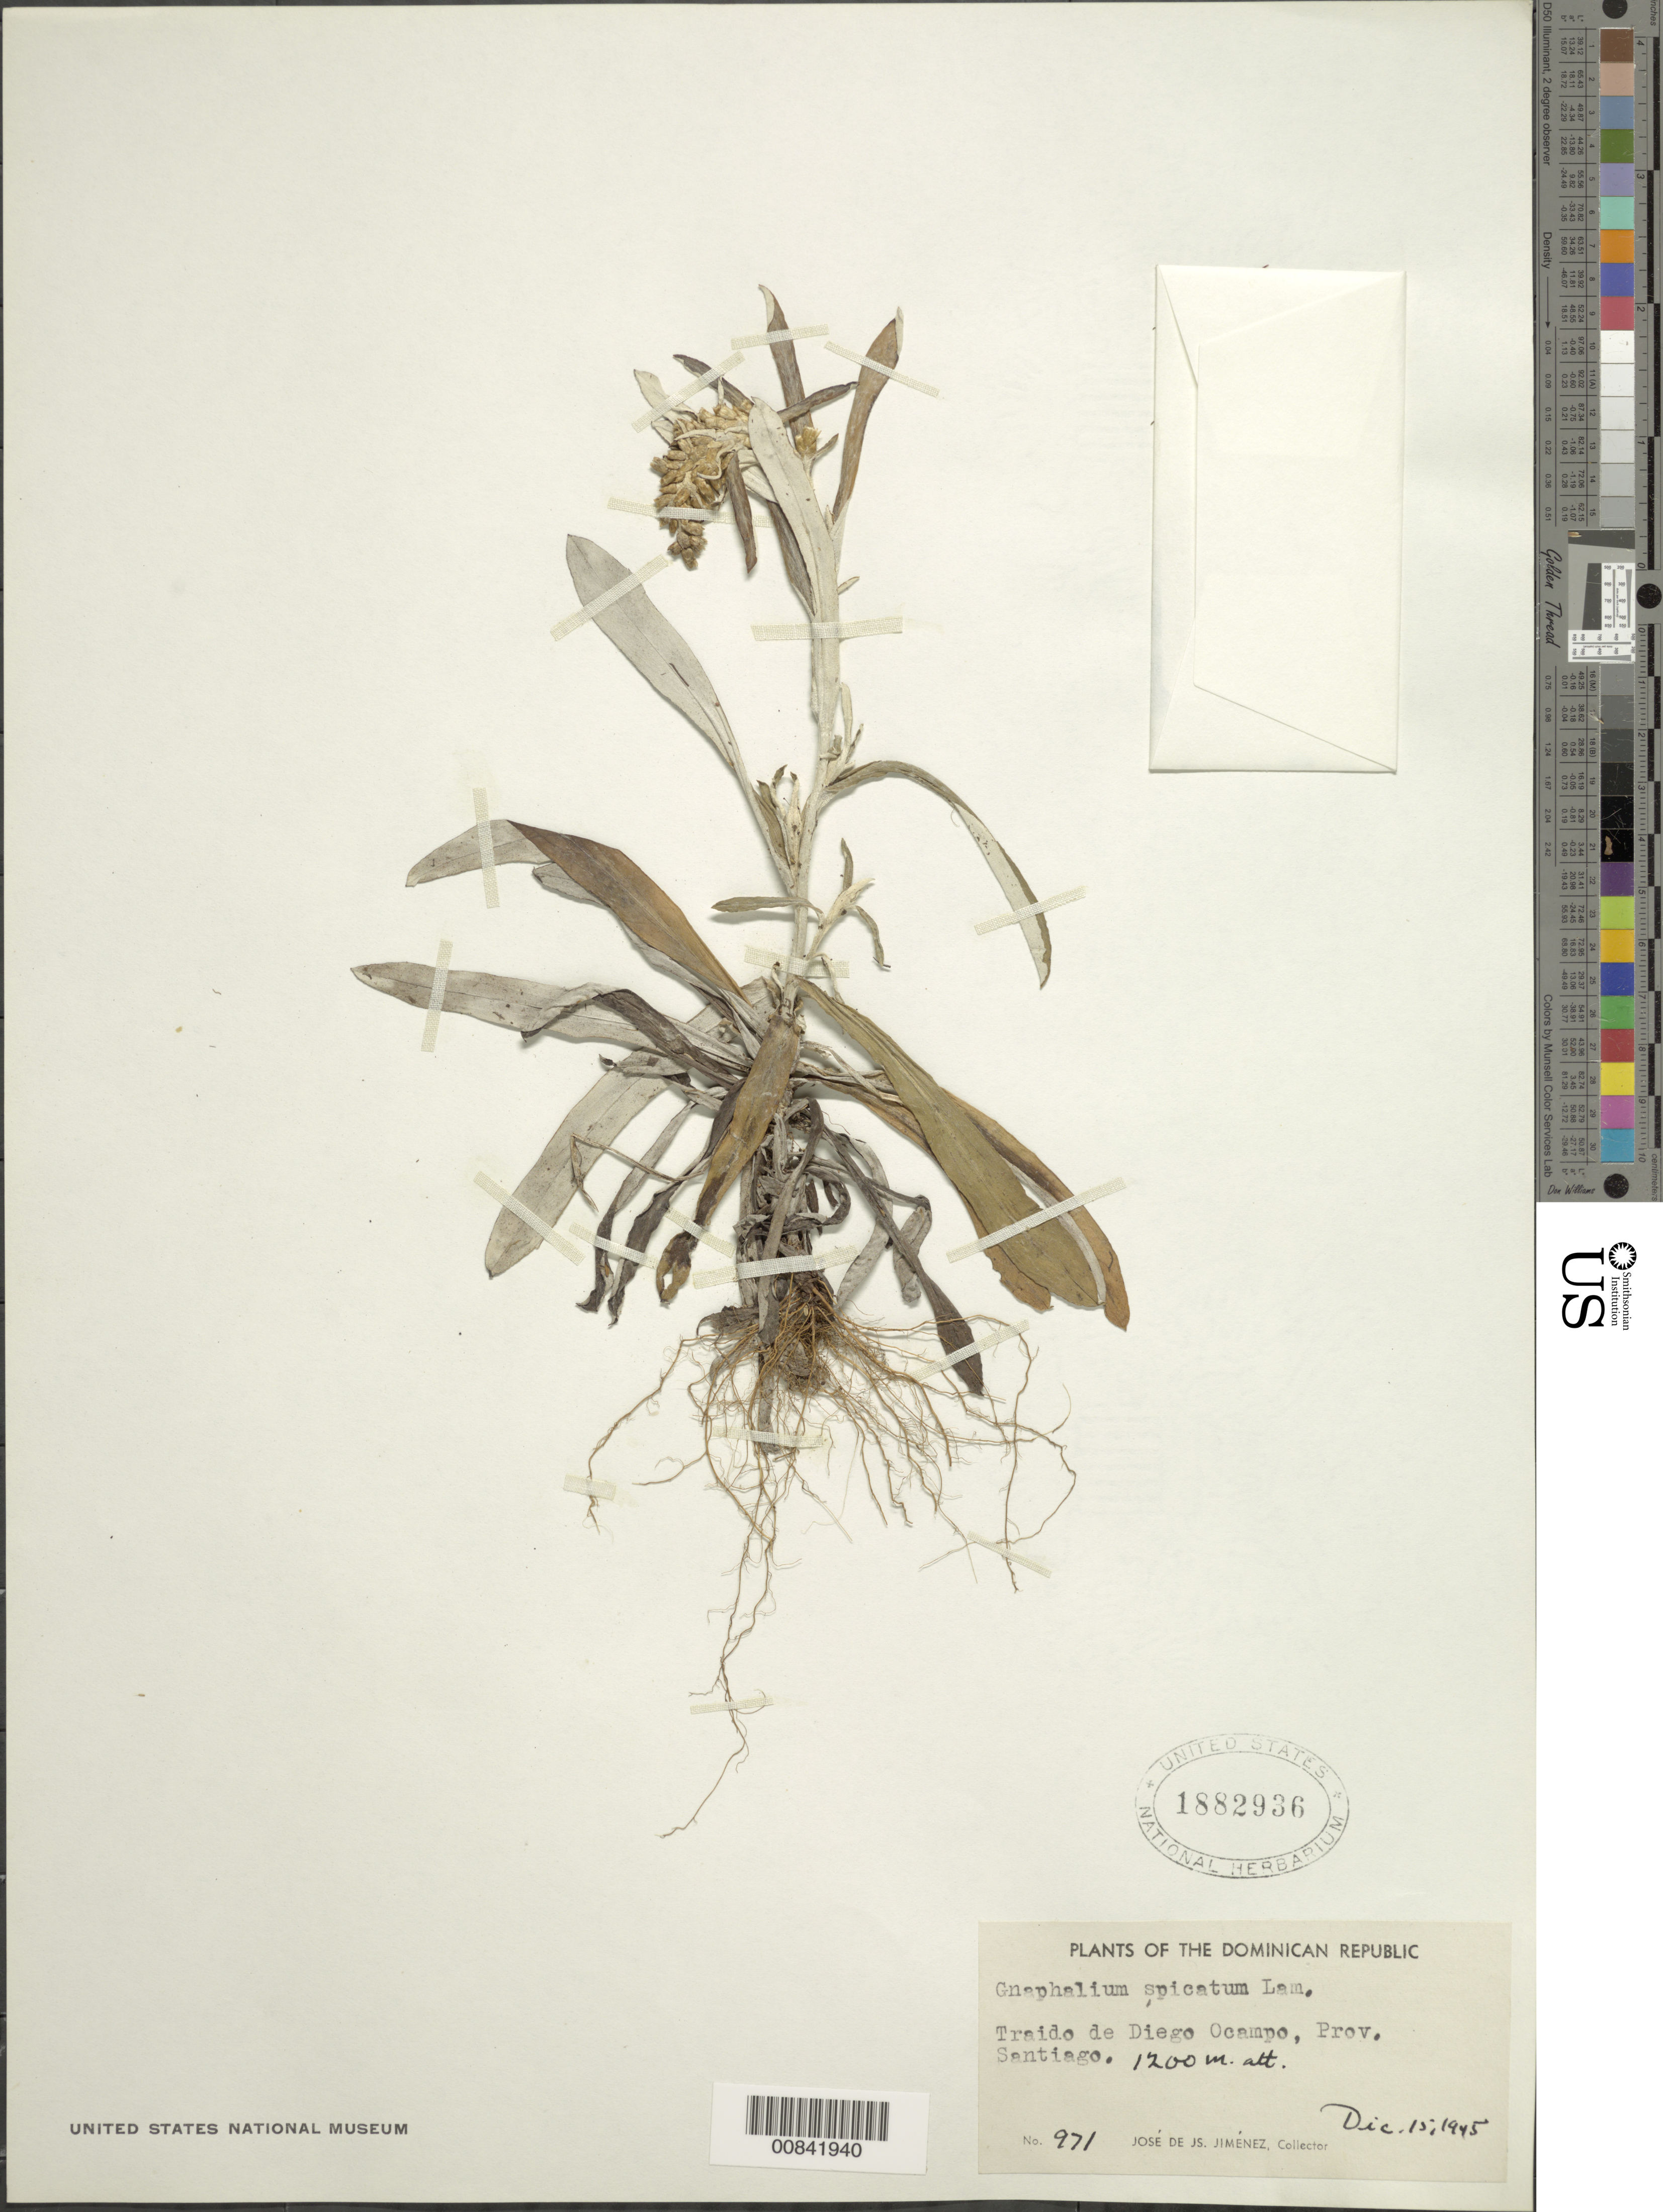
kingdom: Plantae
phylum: Tracheophyta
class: Magnoliopsida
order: Asterales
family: Asteraceae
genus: Gamochaeta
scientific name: Gamochaeta coarctata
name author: (Willd.) Kerguélen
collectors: J. J. Jiménez Almonte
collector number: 971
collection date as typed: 15 Dec 1945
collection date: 1945-12-15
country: Dominican Republic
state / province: Santiago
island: Hispaniola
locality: Traido de Diego Ocampo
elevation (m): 1200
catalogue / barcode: US 1882936